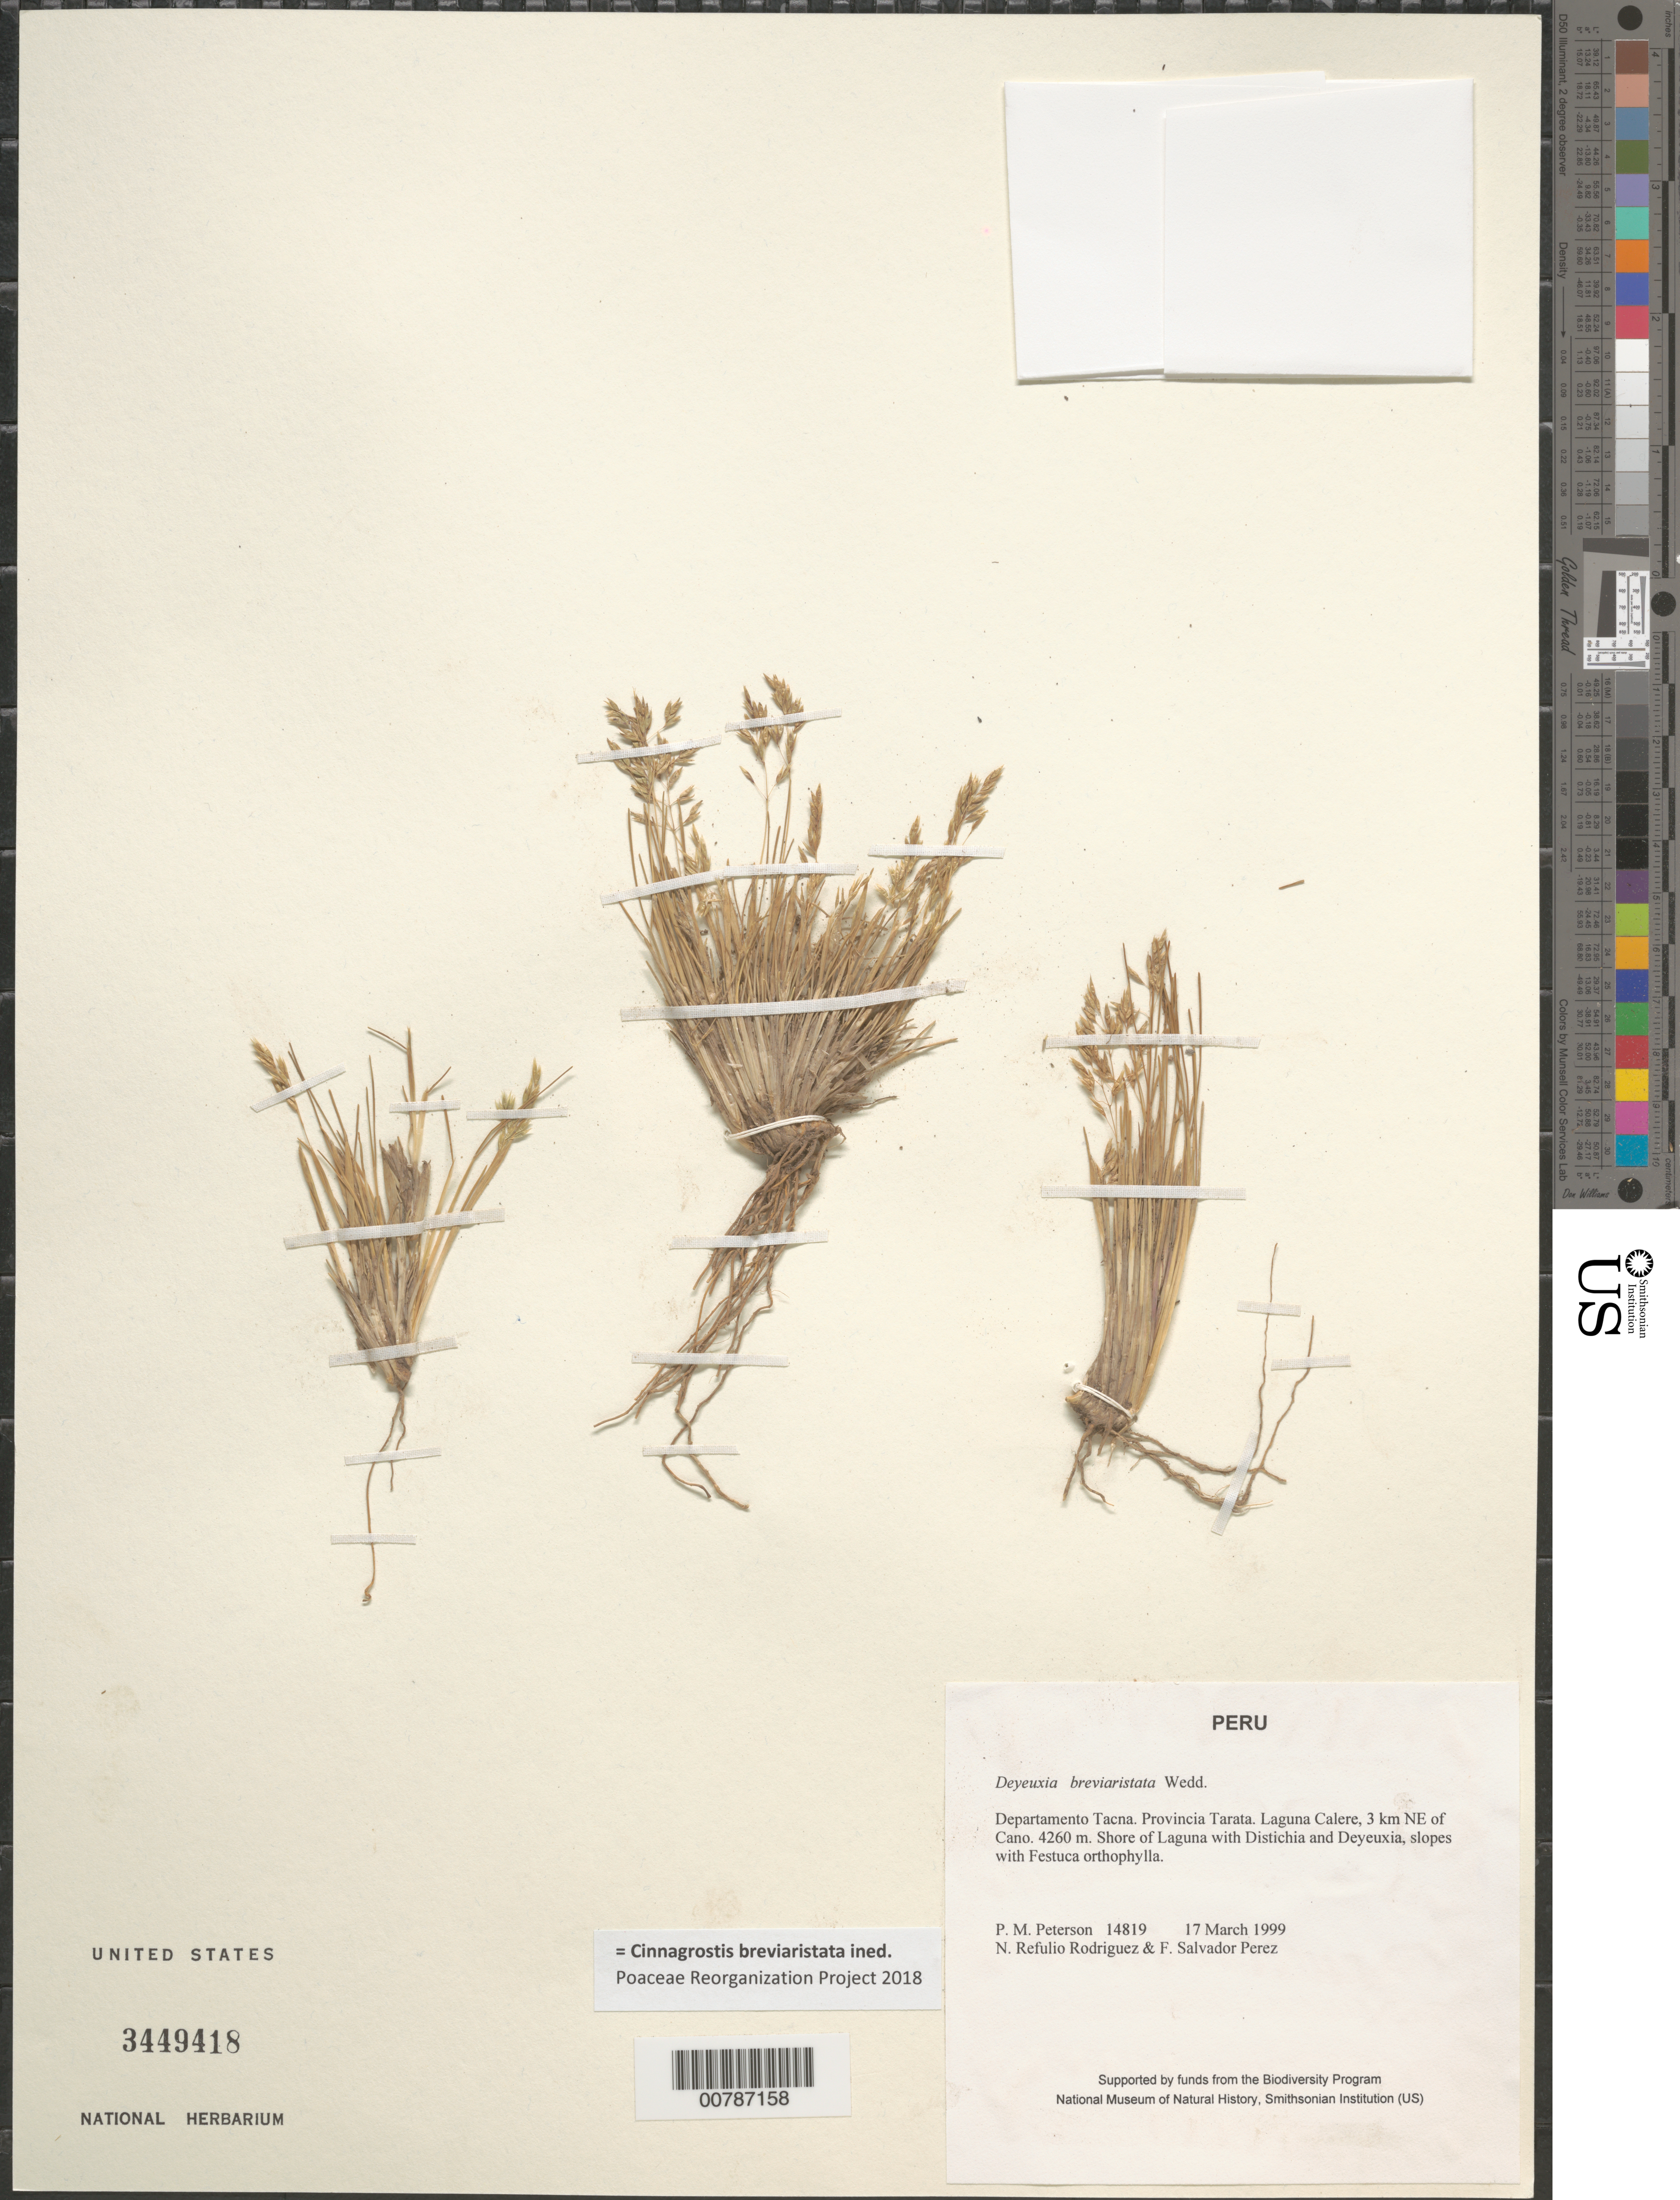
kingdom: Plantae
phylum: Tracheophyta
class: Liliopsida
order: Poales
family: Poaceae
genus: Cinnagrostis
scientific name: Cinnagrostis breviaristata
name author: (Wedd.) P.M. Peterson et al.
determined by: Poaceae Reorganization Project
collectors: P. M. Peterson, N. Refulio-Rodríguez & F. Salvador Perez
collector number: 14819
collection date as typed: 17 Mar 1999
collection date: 1999-03-17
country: Peru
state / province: Tacna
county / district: Tarata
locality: Laguna Calere, 3 km NE of Cano.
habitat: Shore of Laguna with Distichia and Deyeuxia, slopes with Festuca orthophylla.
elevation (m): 4260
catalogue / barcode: US 3449418